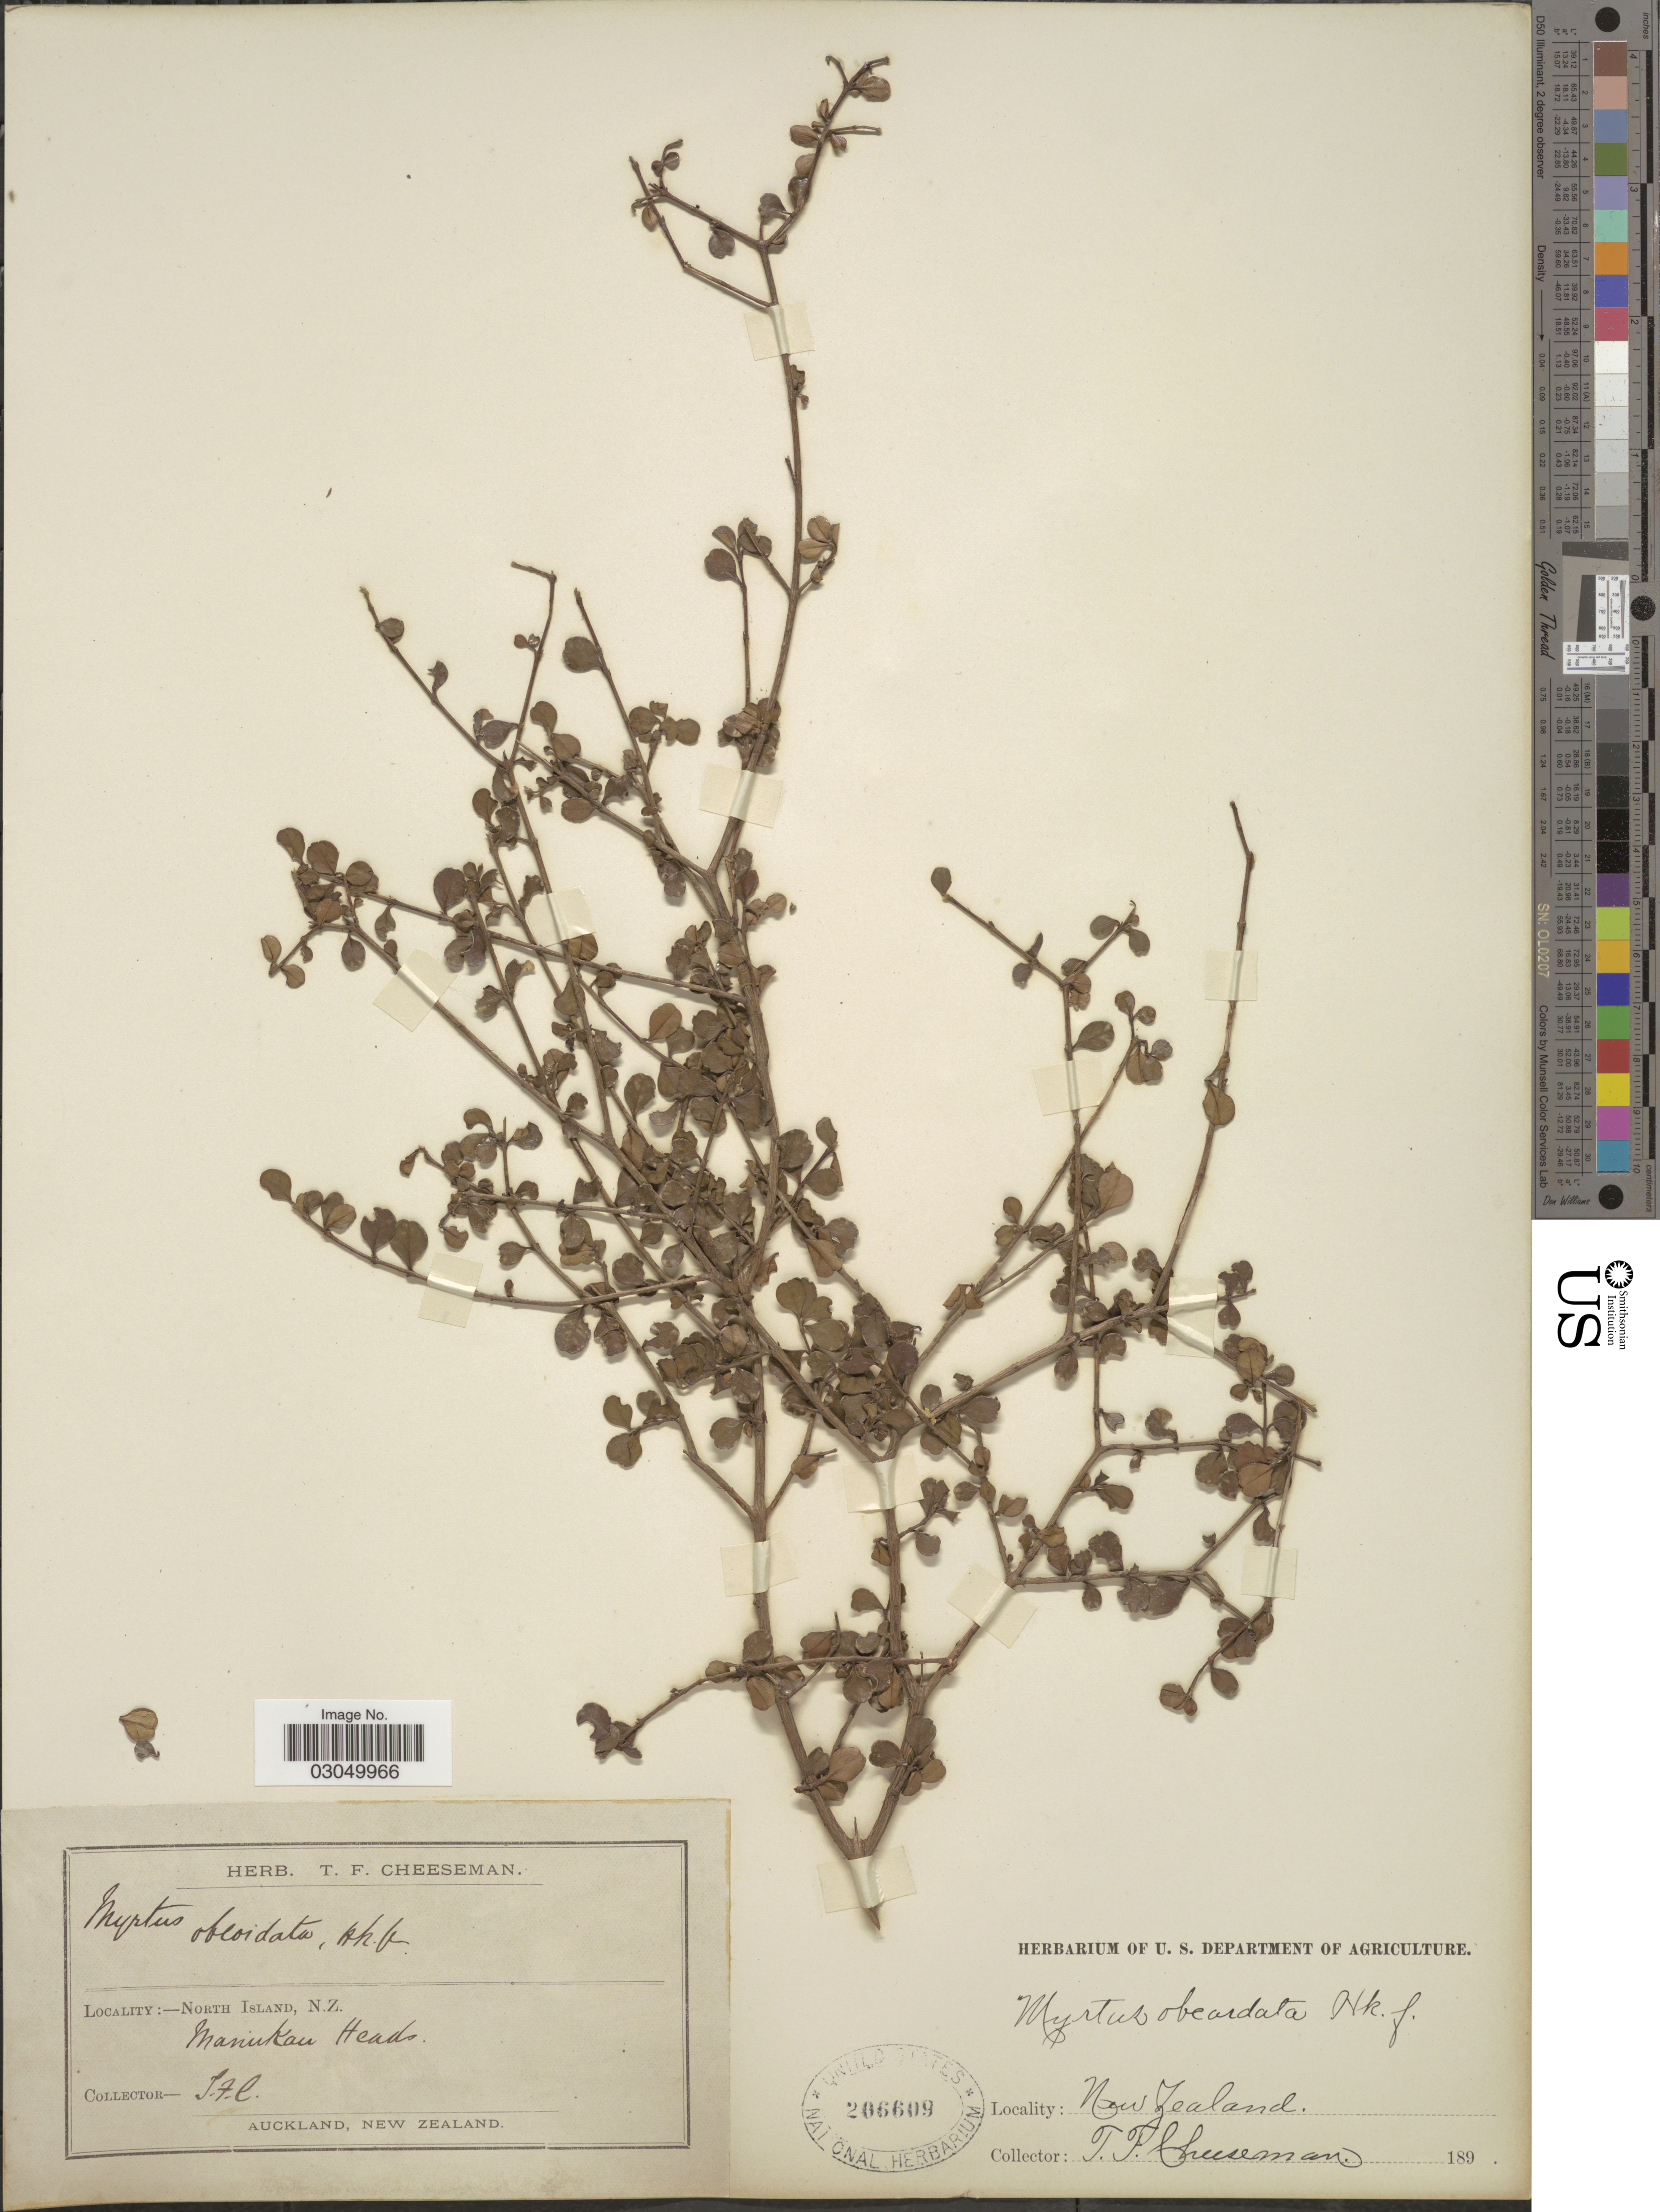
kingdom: Plantae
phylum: Tracheophyta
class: Magnoliopsida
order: Myrtales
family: Myrtaceae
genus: Lophomyrtus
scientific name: Lophomyrtus obcordata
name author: (Raoul) Burret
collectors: T. F. Cheeseman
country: New Zealand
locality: North Island. Manukau Heads.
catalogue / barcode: US 206609